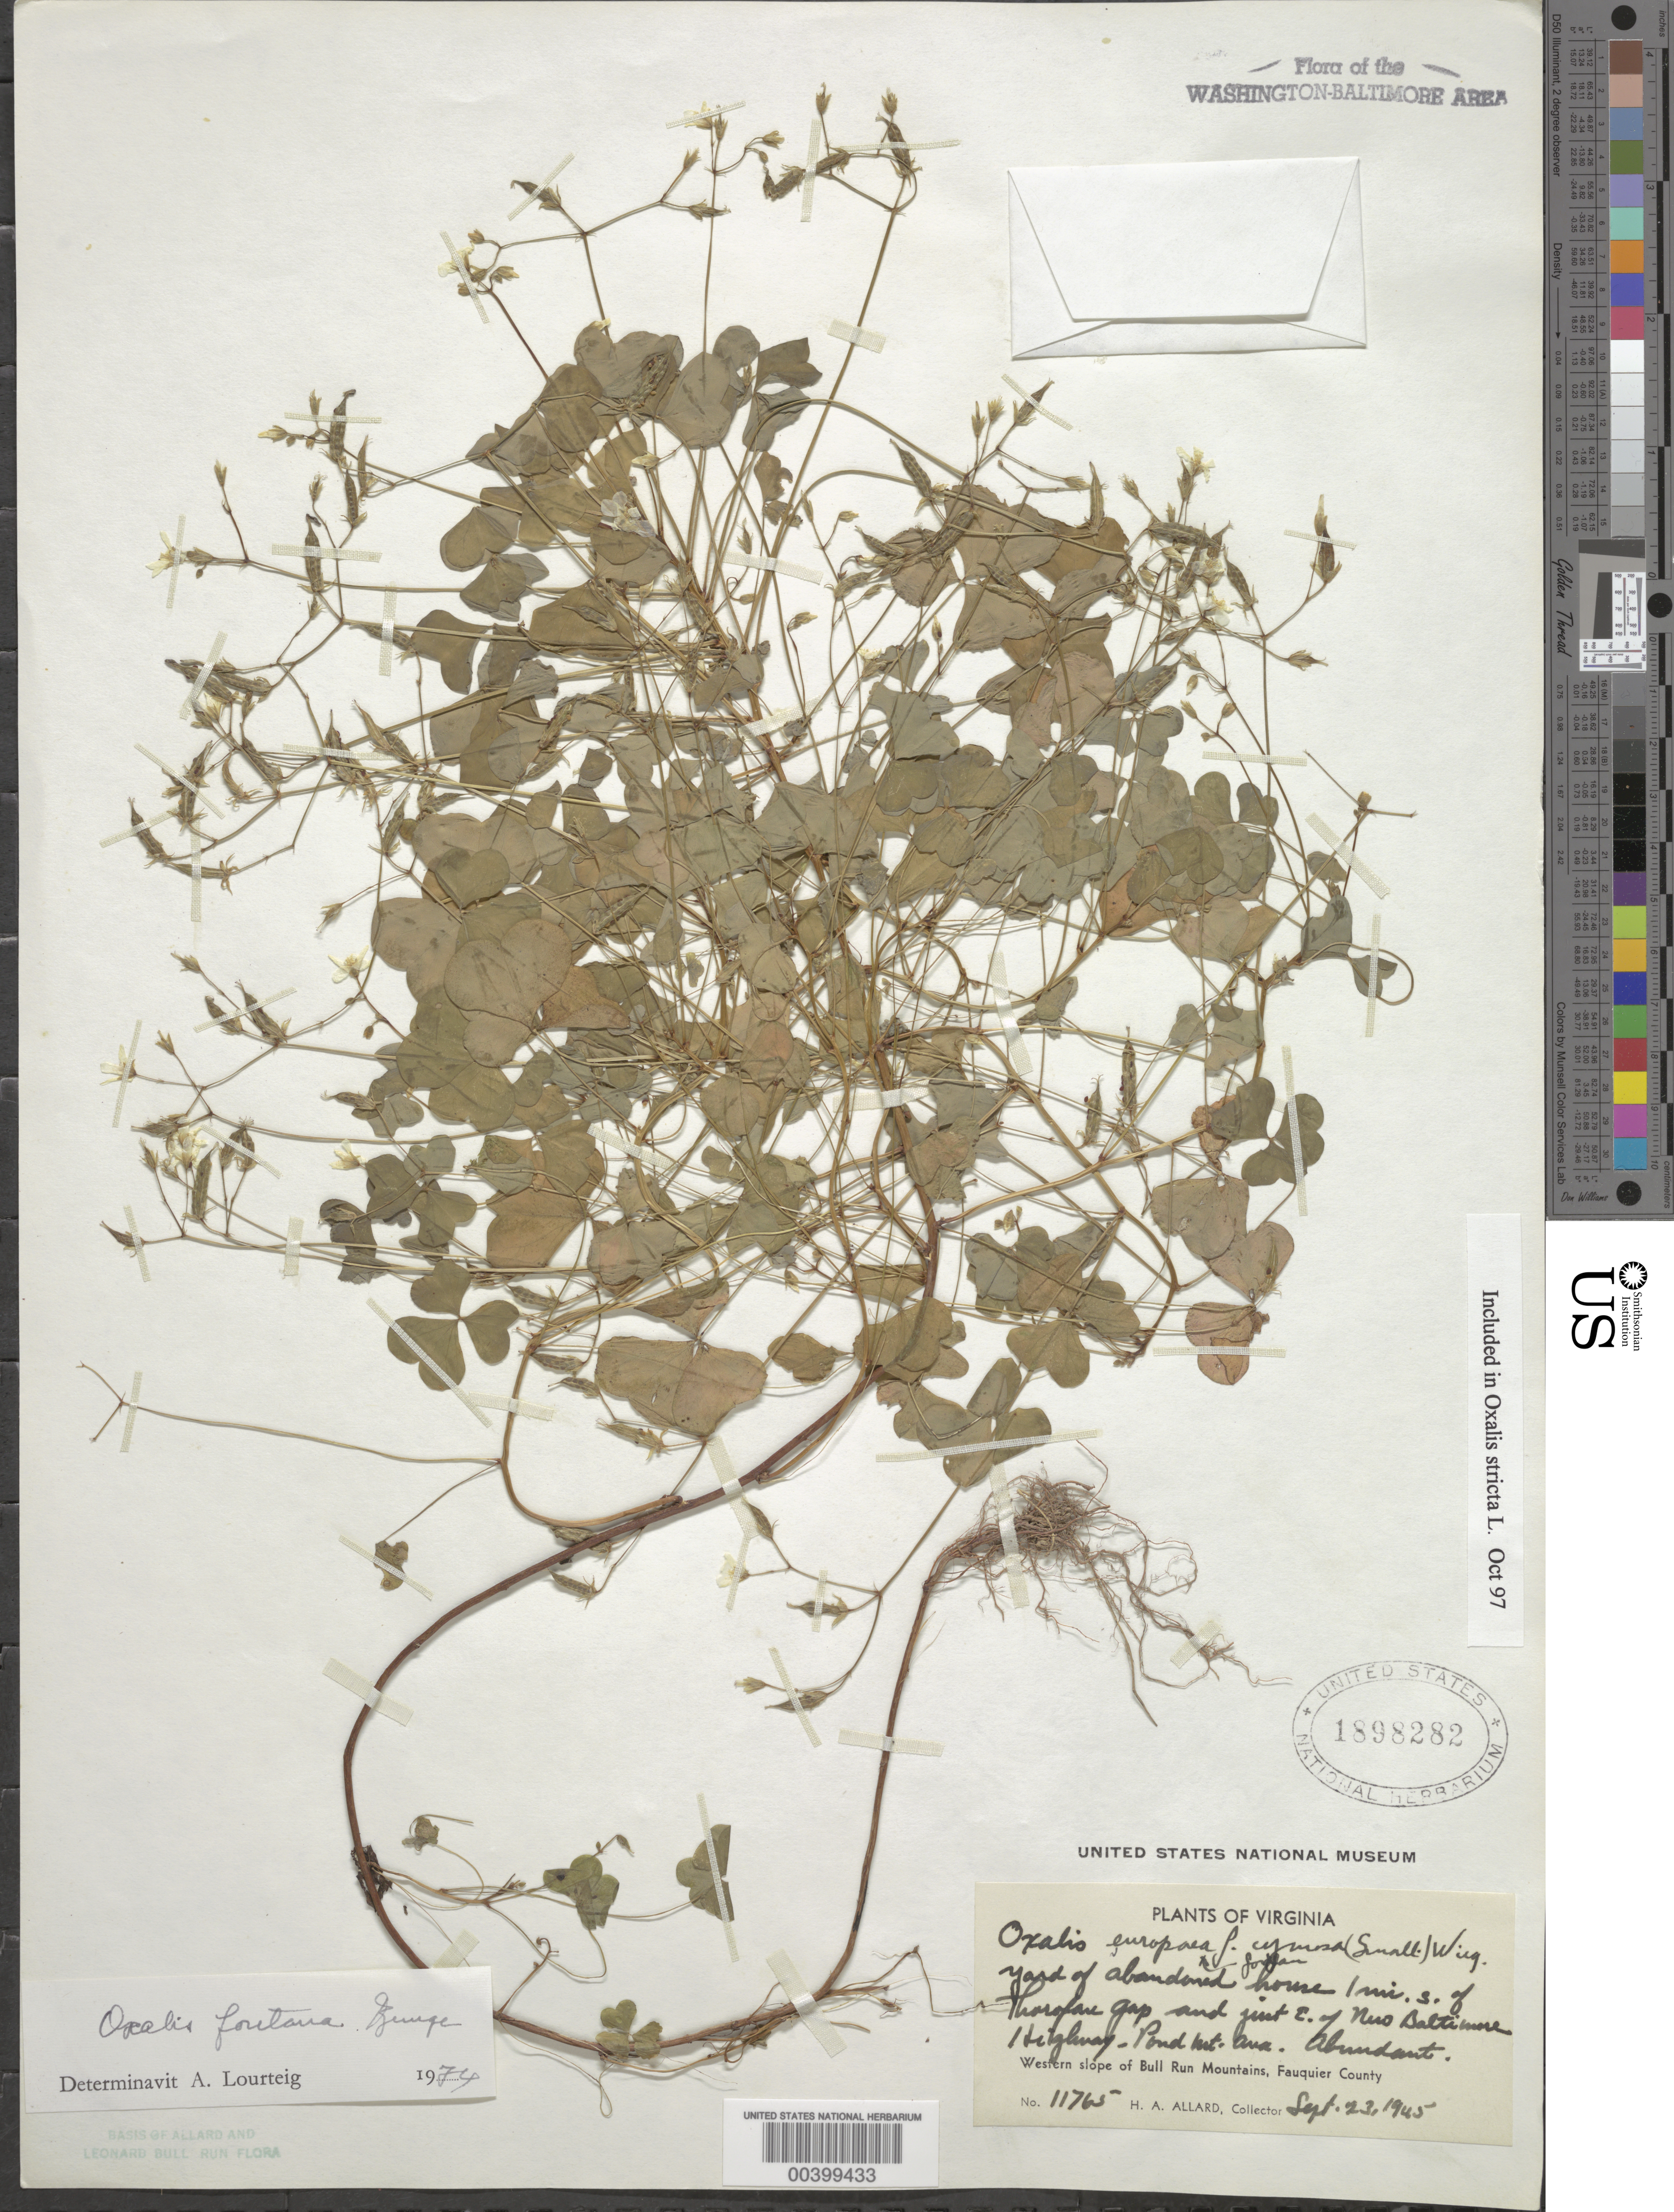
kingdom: Plantae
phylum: Tracheophyta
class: Magnoliopsida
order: Oxalidales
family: Oxalidaceae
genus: Oxalis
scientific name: Oxalis stricta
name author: L.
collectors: H. A. Allard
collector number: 11765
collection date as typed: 23 Sep 1945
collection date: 1945-09-23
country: United States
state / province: Virginia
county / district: Fauquier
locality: South of Thorofare Gap Bull Run Mts.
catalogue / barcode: US 1898282